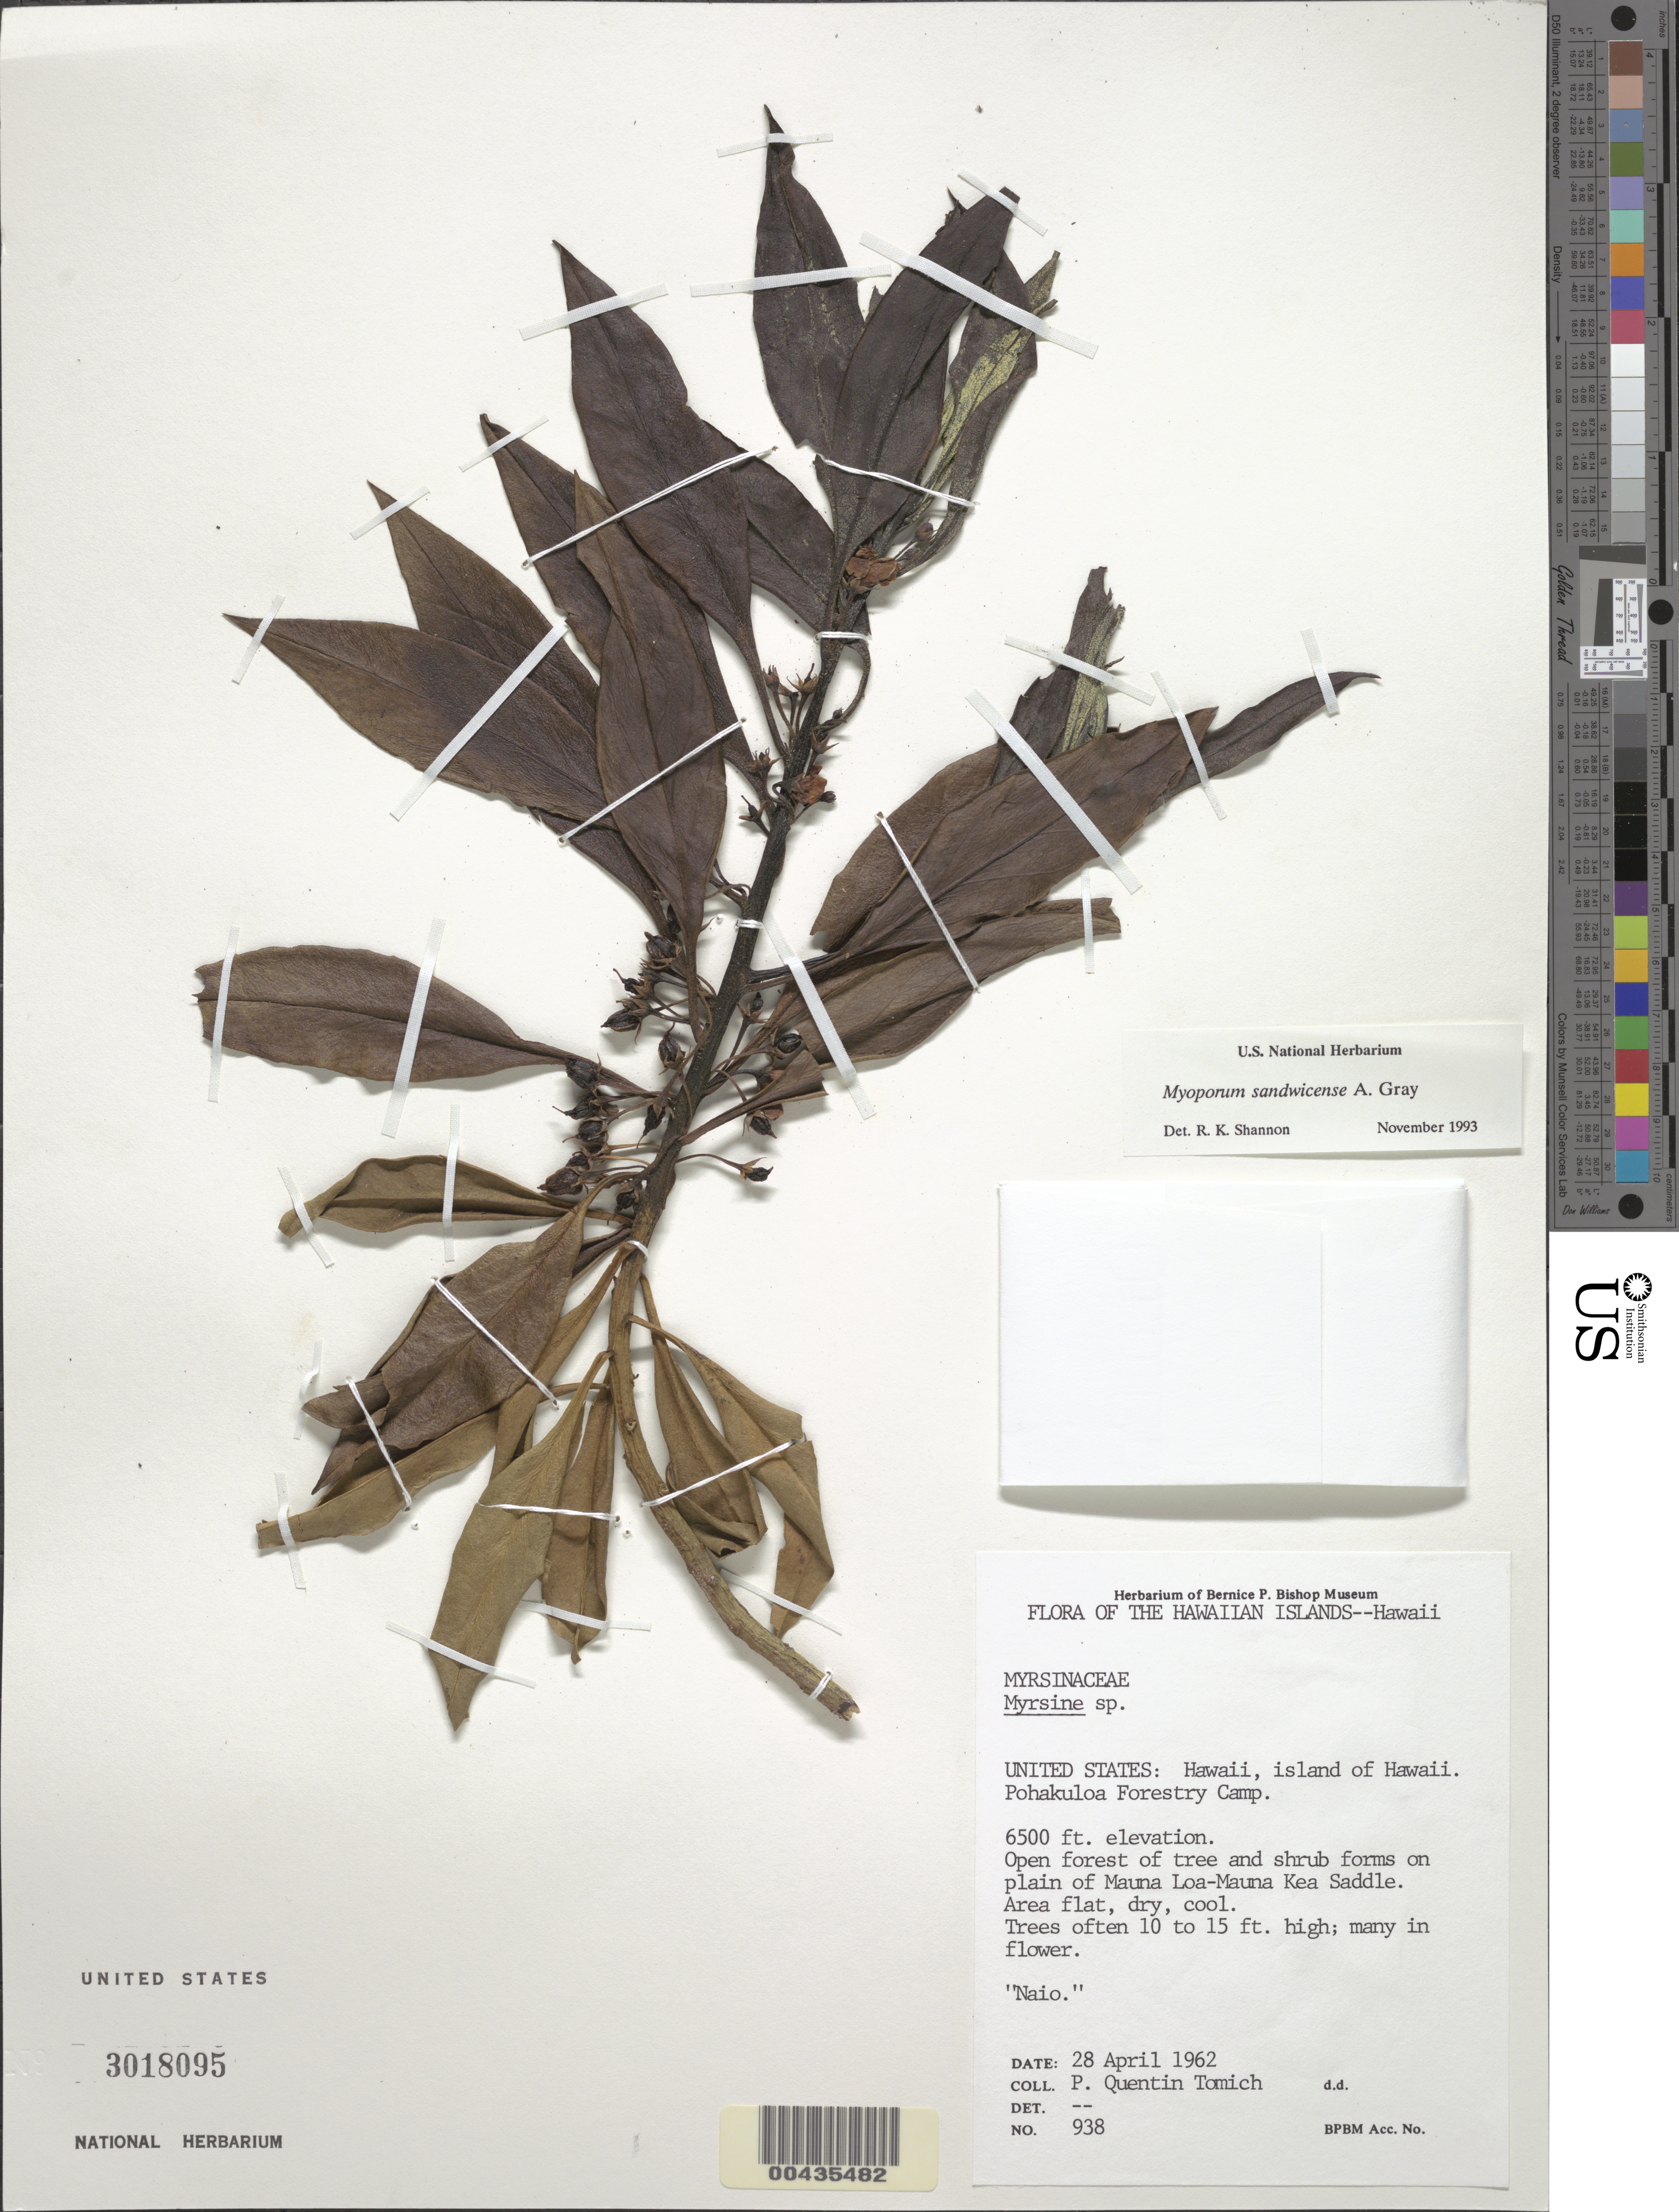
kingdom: Plantae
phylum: Tracheophyta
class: Magnoliopsida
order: Lamiales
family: Scrophulariaceae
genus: Myoporum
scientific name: Myoporum sandwicense subsp. sandwicense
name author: A. Gray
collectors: P. Tomich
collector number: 938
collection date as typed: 28 Apr 1962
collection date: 1962-04-28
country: United States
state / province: Hawaii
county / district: Hawaii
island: Hawaii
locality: Pohakuloa Forestry Camp, on plain of Mauna Loa-Mauna Kea Saddle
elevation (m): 1981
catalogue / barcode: US 3018095